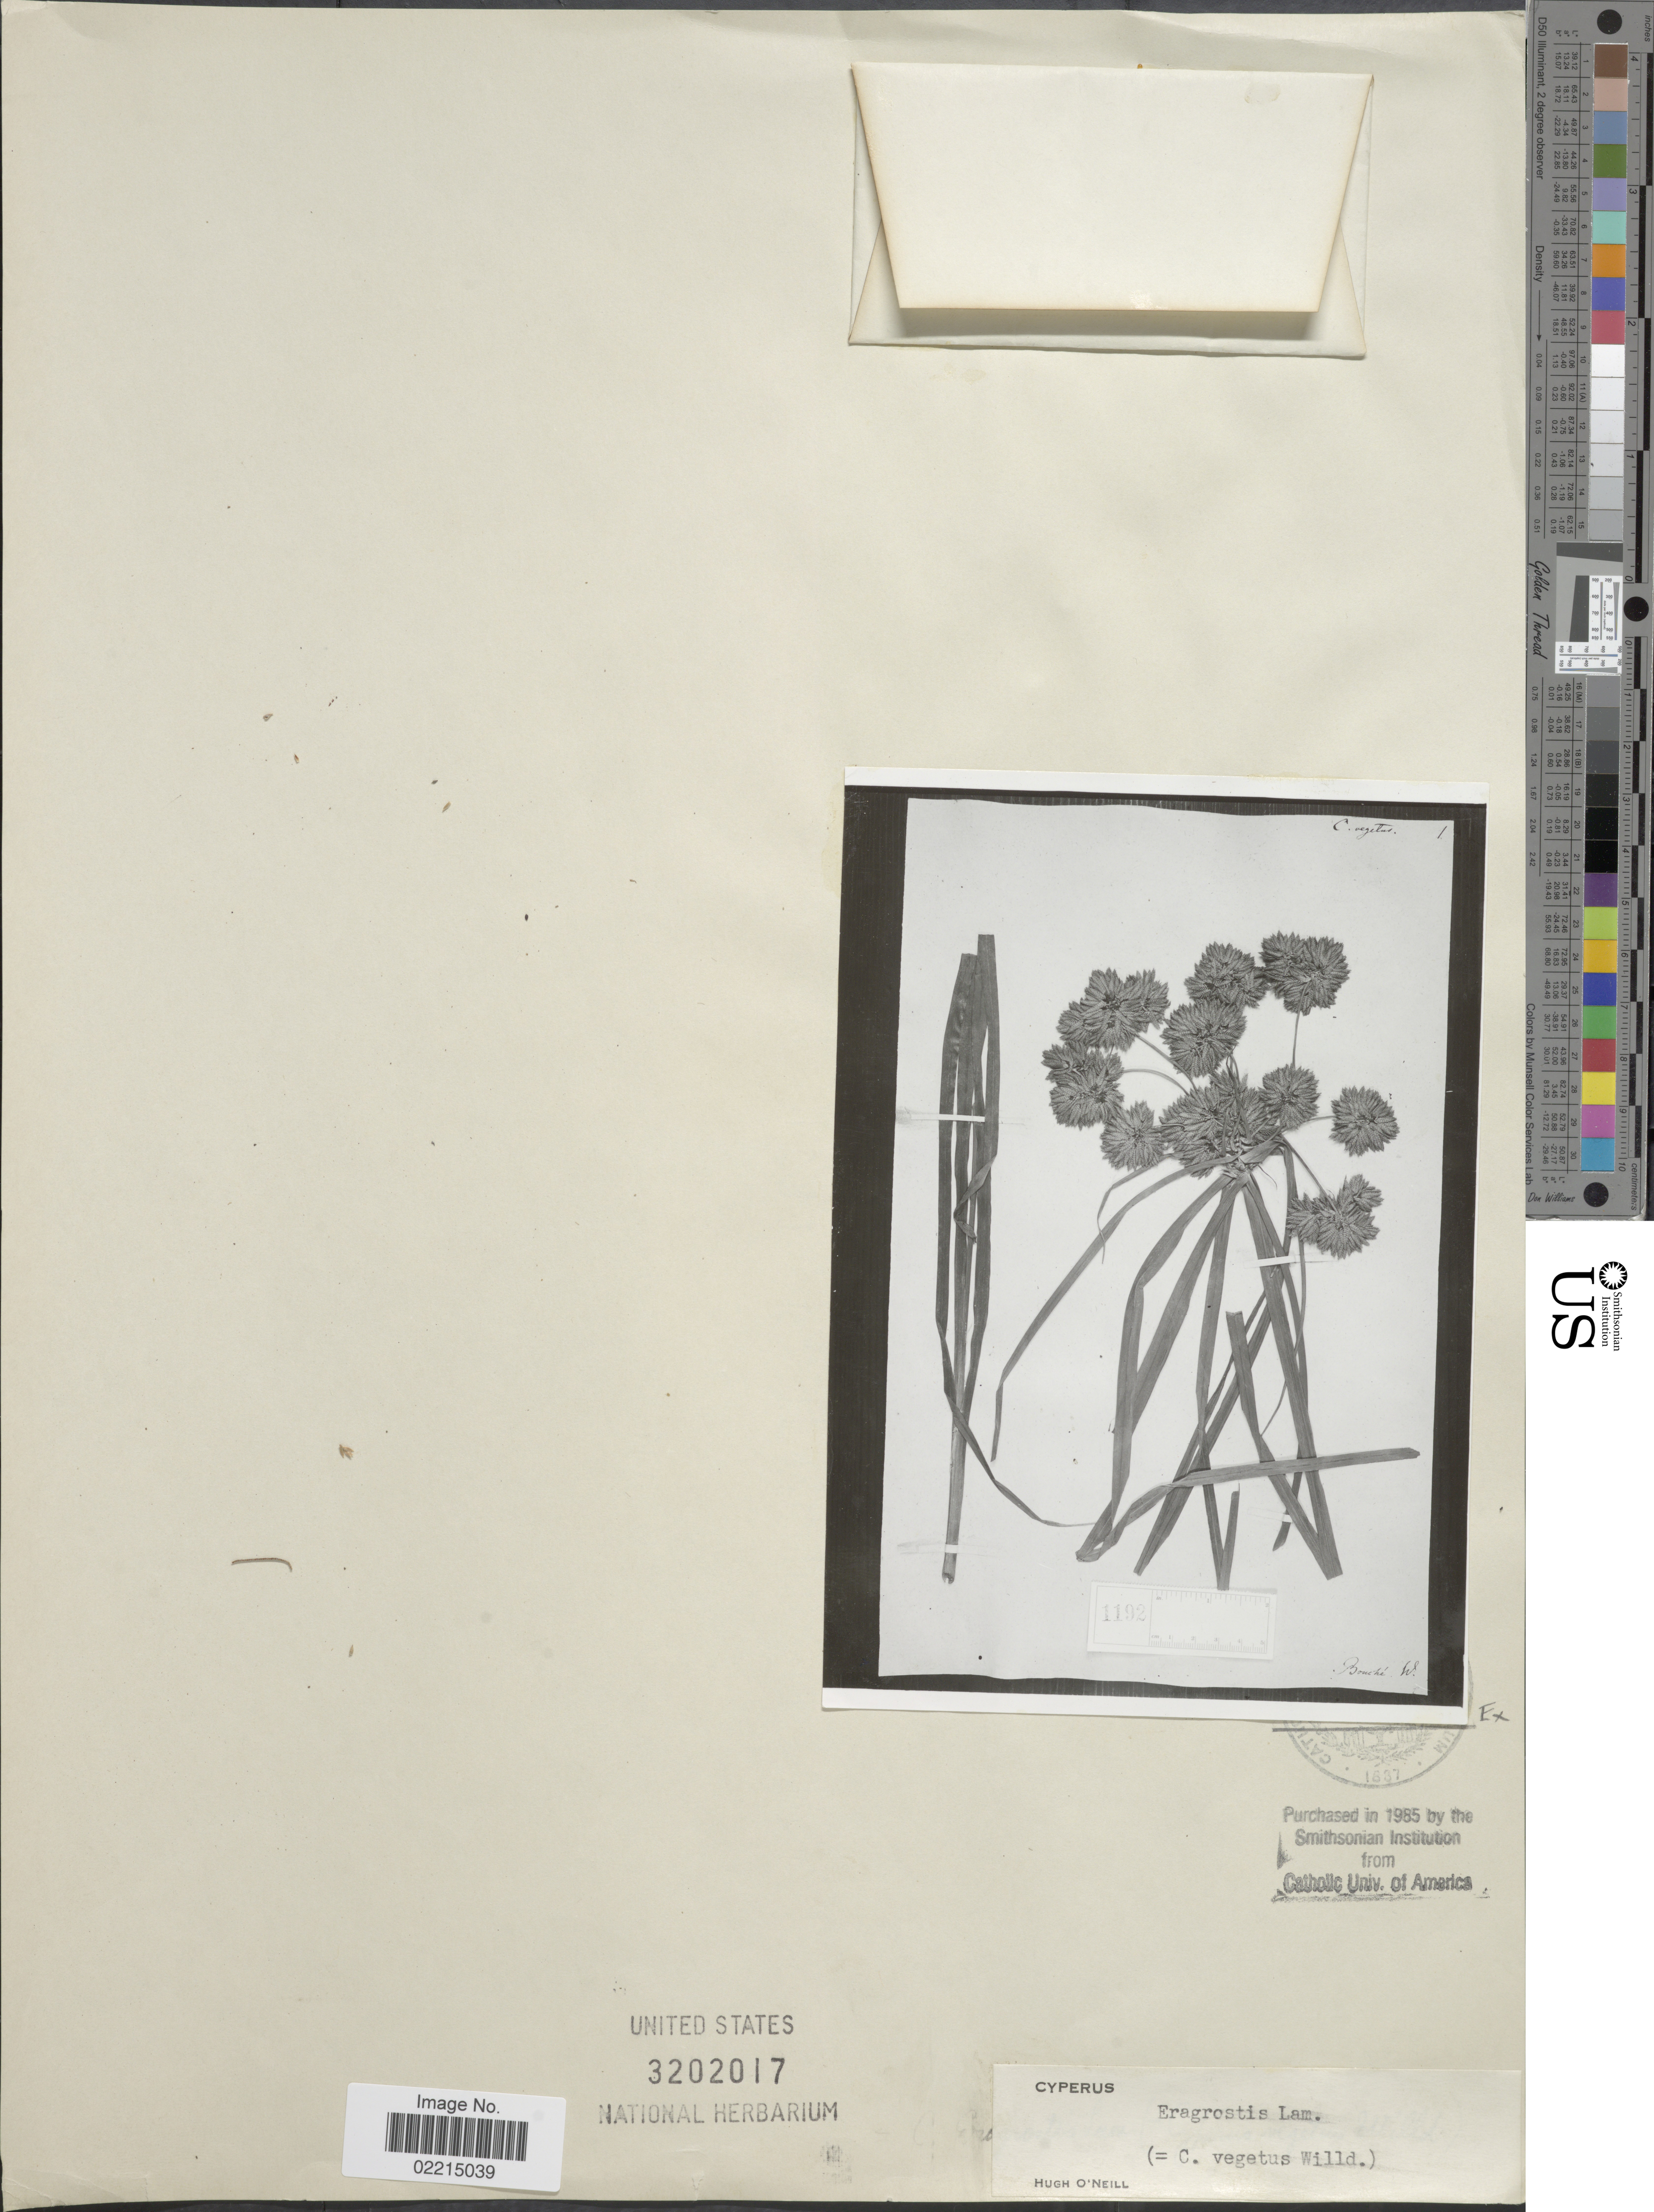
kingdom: Plantae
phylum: Tracheophyta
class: Liliopsida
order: Poales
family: Cyperaceae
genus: Cyperus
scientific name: Cyperus eragrostis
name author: Lam.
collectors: W. Bouché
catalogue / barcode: US 3202017